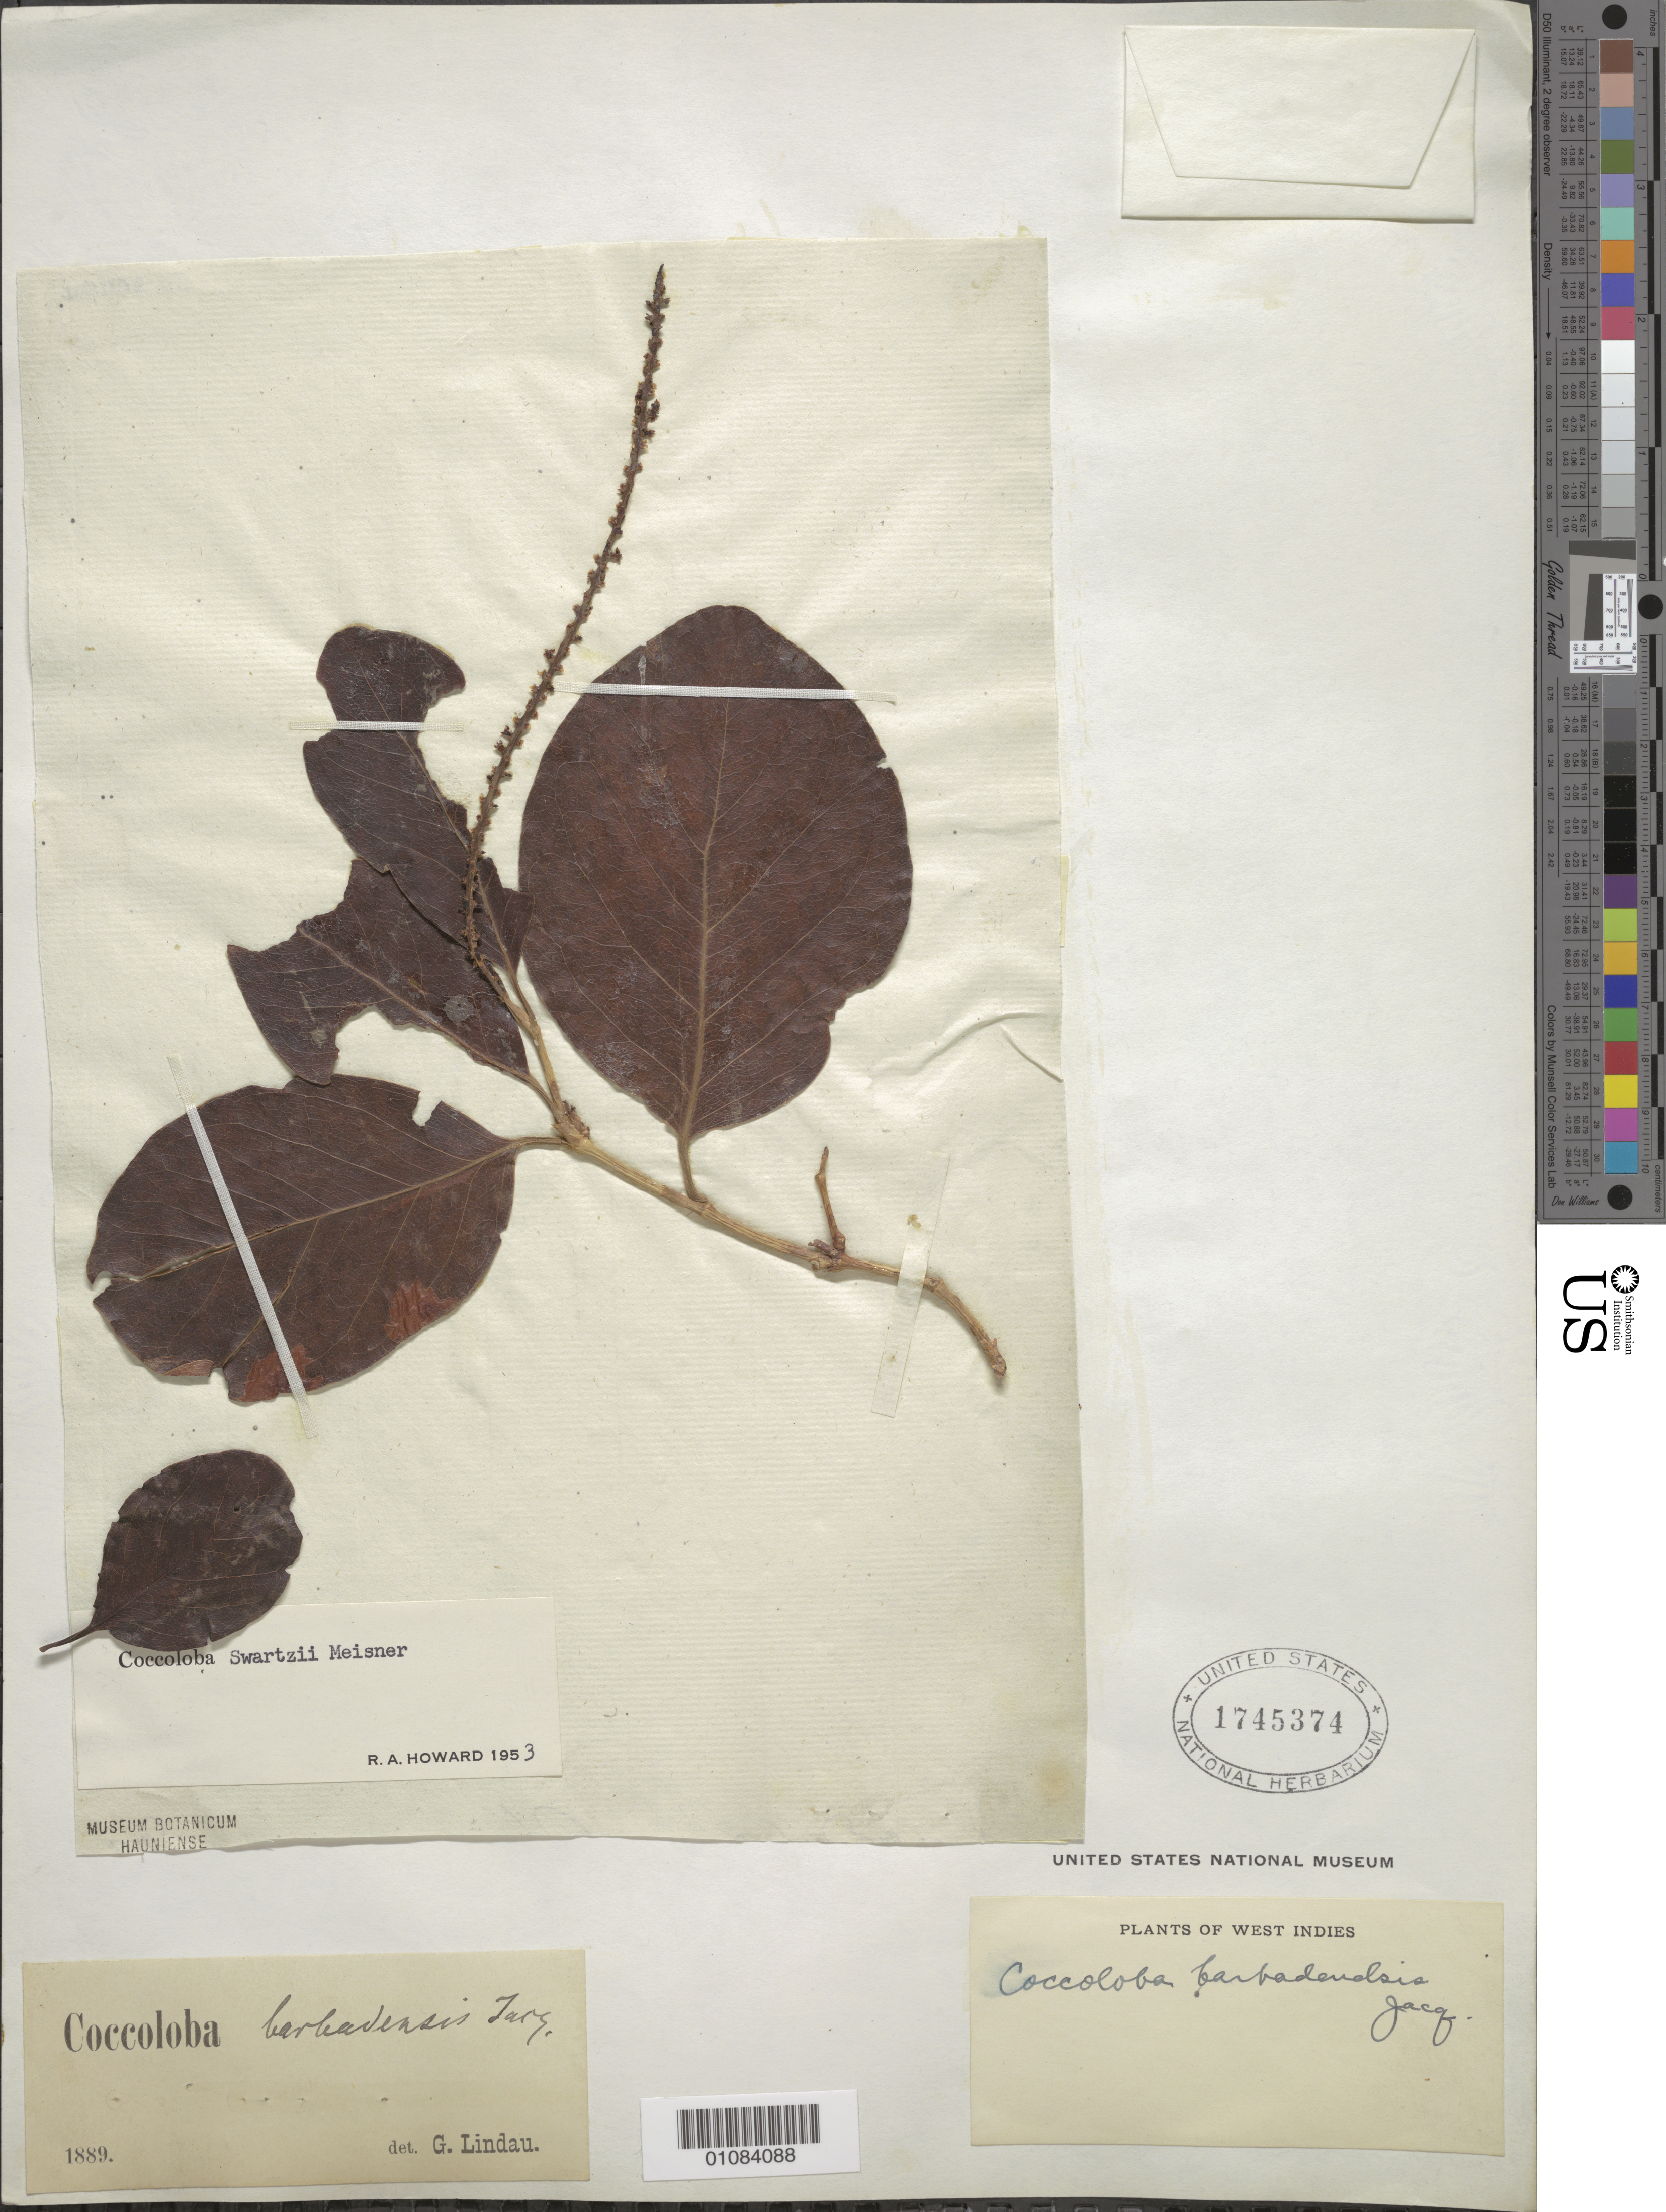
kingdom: Plantae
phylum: Tracheophyta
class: Magnoliopsida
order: Caryophyllales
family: Polygonaceae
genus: Coccoloba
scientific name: Coccoloba swartzii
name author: Meisn.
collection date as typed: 1889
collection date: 1889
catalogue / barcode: US 1745374